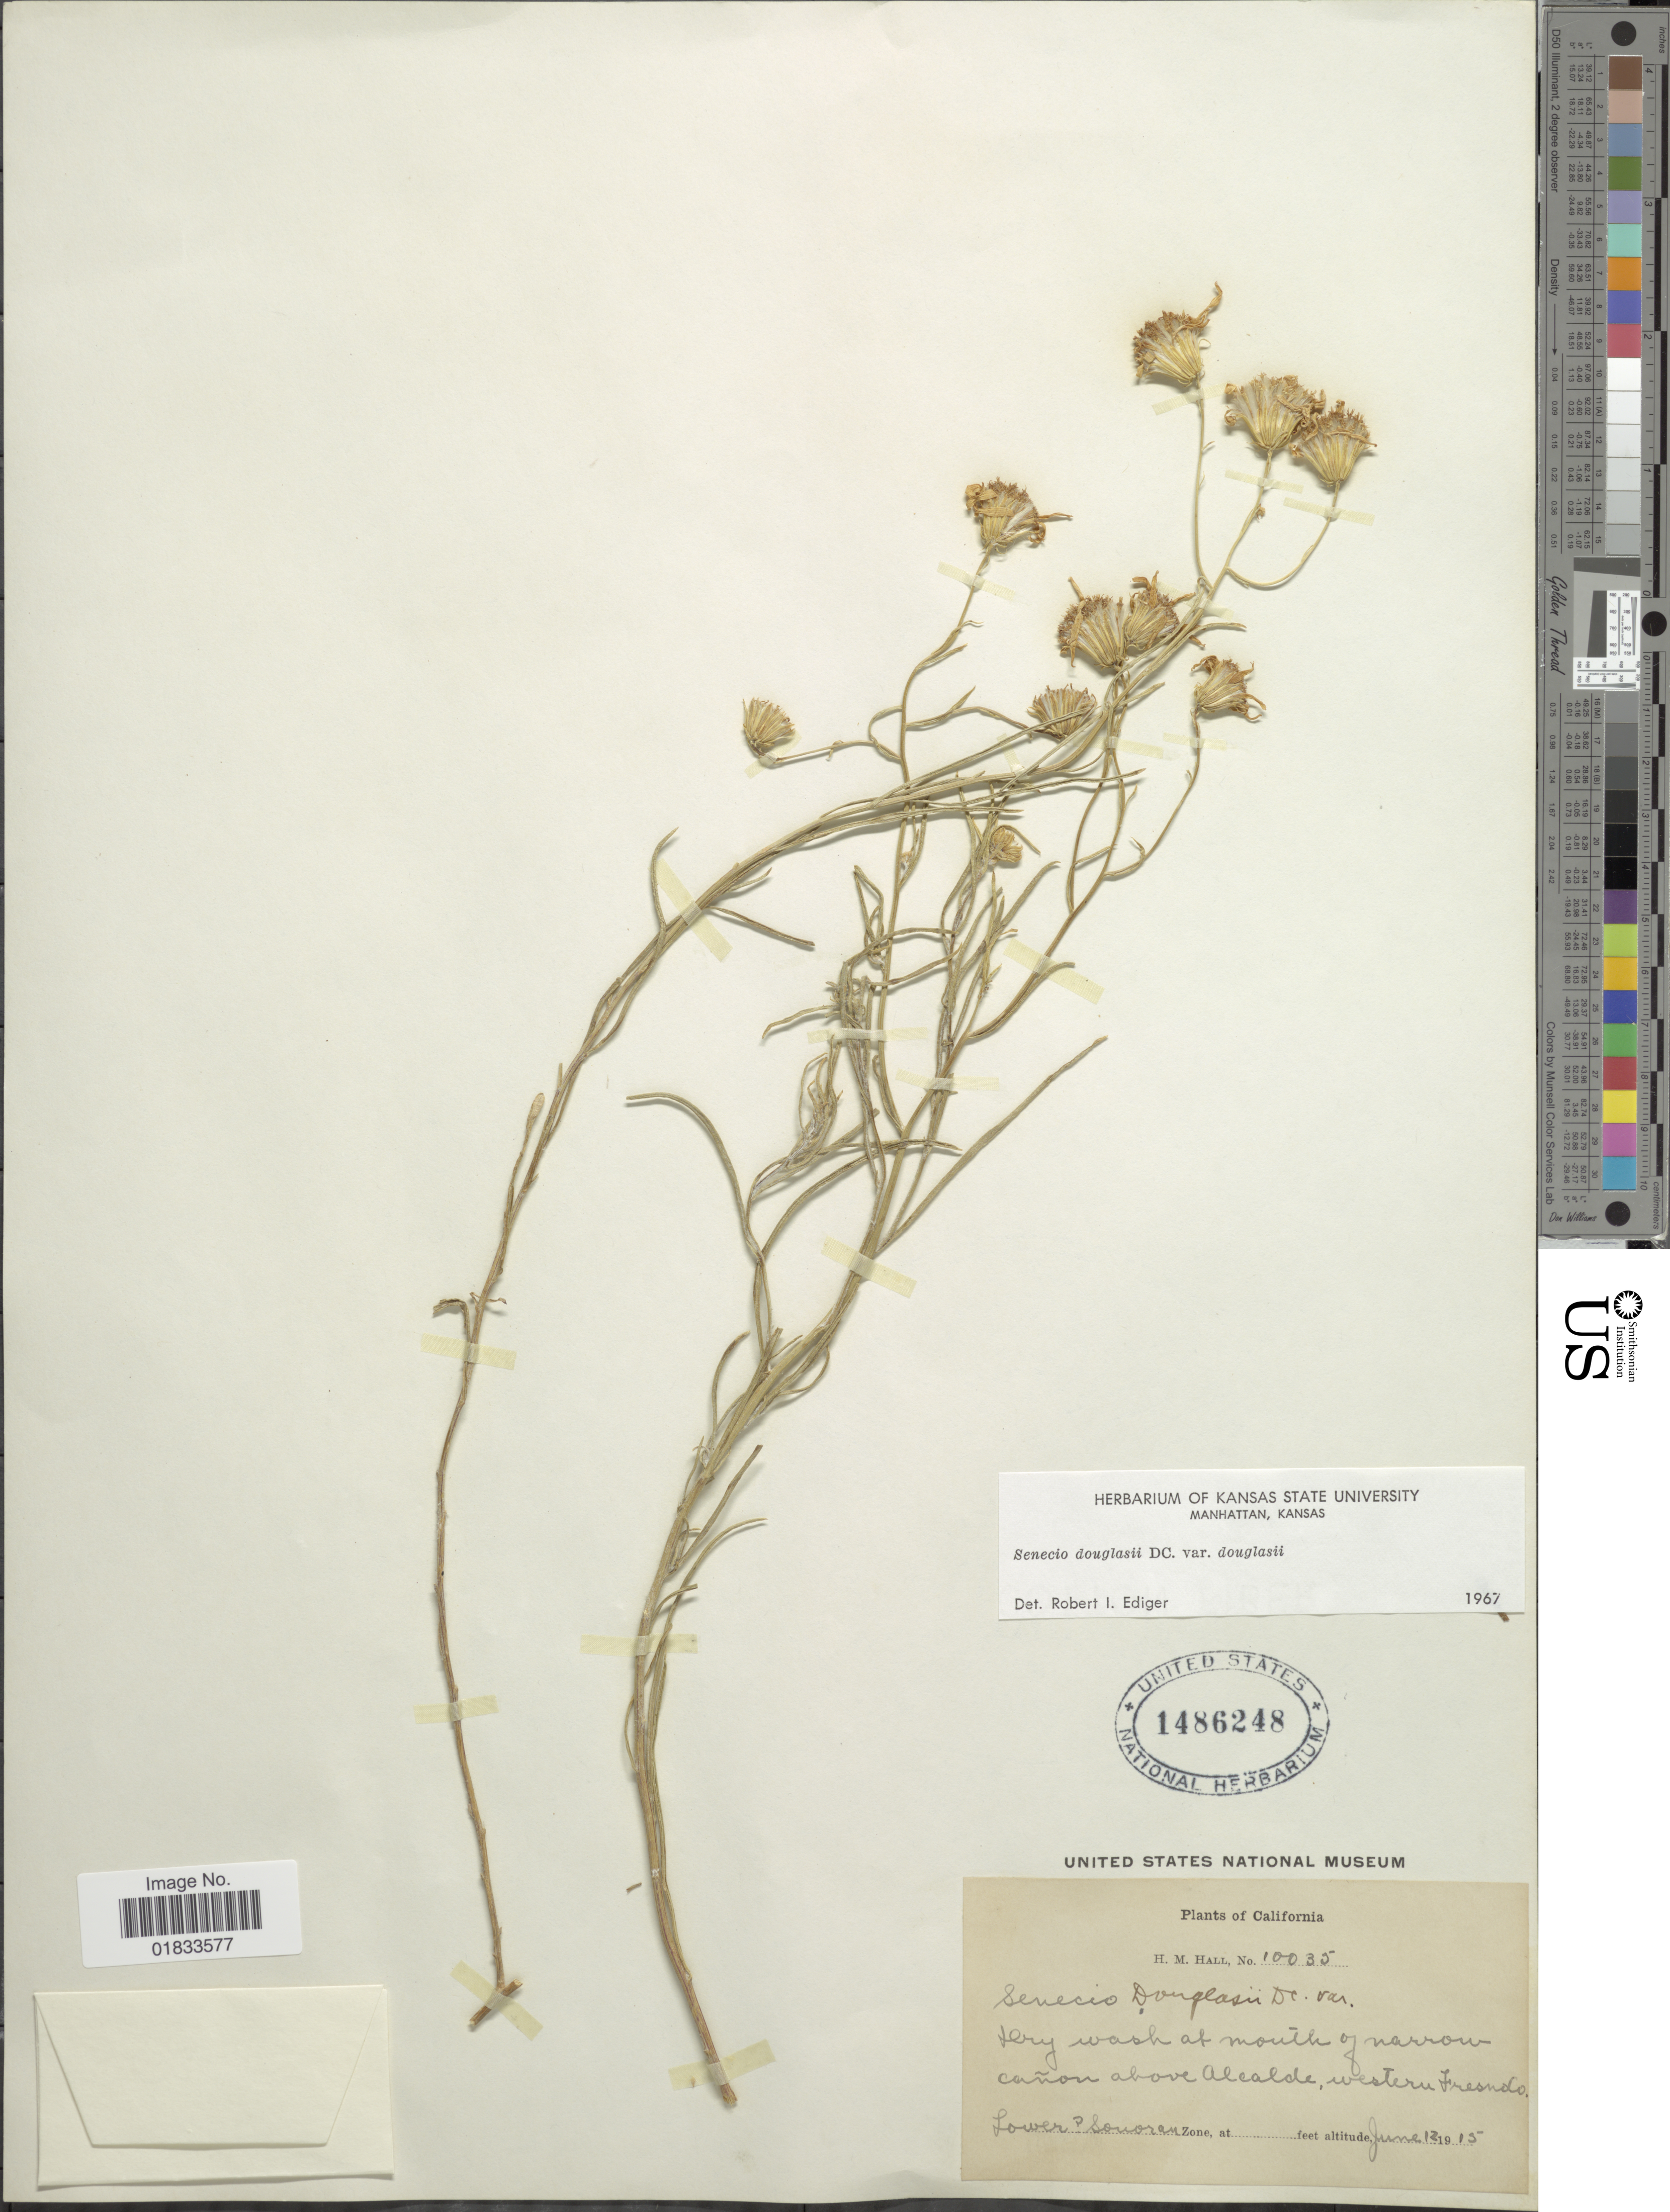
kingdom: Plantae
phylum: Tracheophyta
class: Magnoliopsida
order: Asterales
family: Asteraceae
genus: Senecio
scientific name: Senecio flaccidus var. douglasii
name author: (DC.) B.L. Turner & T.M. Barkley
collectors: H. Hall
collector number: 10035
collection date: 1915-06-12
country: United States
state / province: California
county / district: Fresno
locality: Dry wash at mouth of narrow canon above Alcalde, western Fresno Co., lower Sonoran Zone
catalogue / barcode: US 1486248